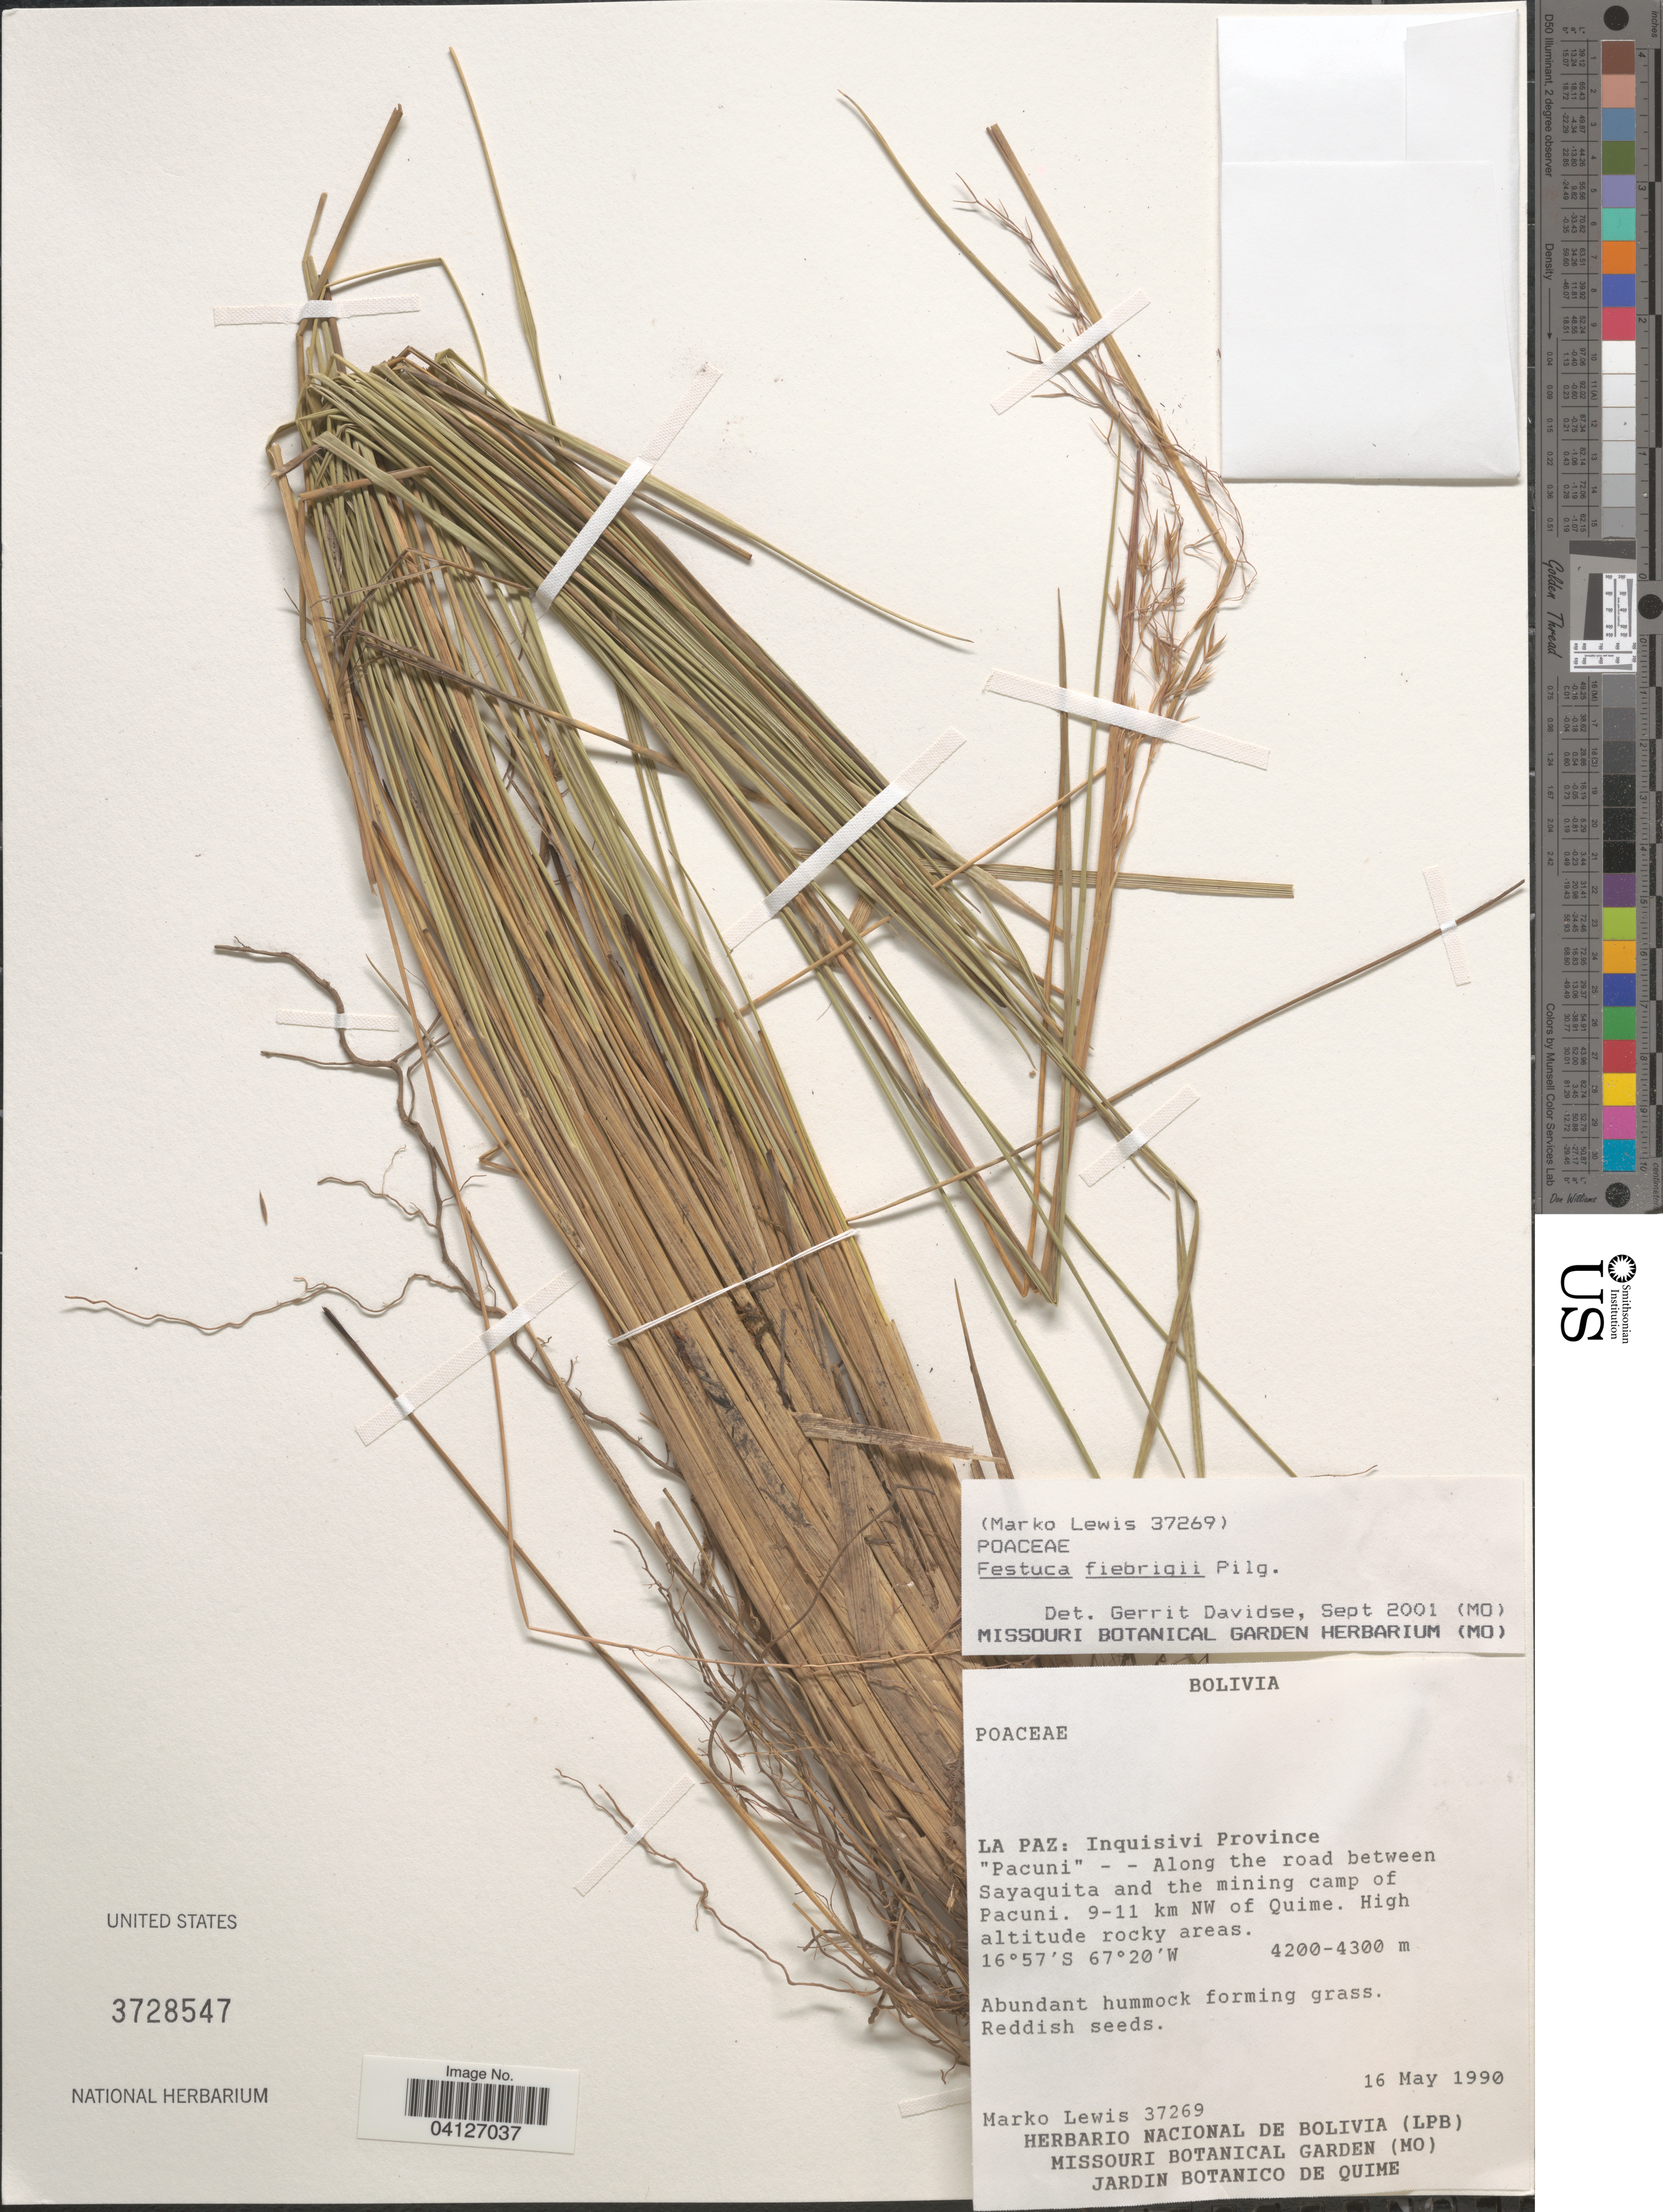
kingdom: Plantae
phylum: Tracheophyta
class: Liliopsida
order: Poales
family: Poaceae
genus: Festuca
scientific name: Festuca fiebrigii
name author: Pilg.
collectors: M. Lewis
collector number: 37269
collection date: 1990-05-16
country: Bolivia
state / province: La Paz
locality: Inquisivi Province. "Pacuni" - - Along the road between Sayaquita and the mining camp of Pacuni. 9-11 km NW of Quime.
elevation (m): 4200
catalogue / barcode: US 3728547